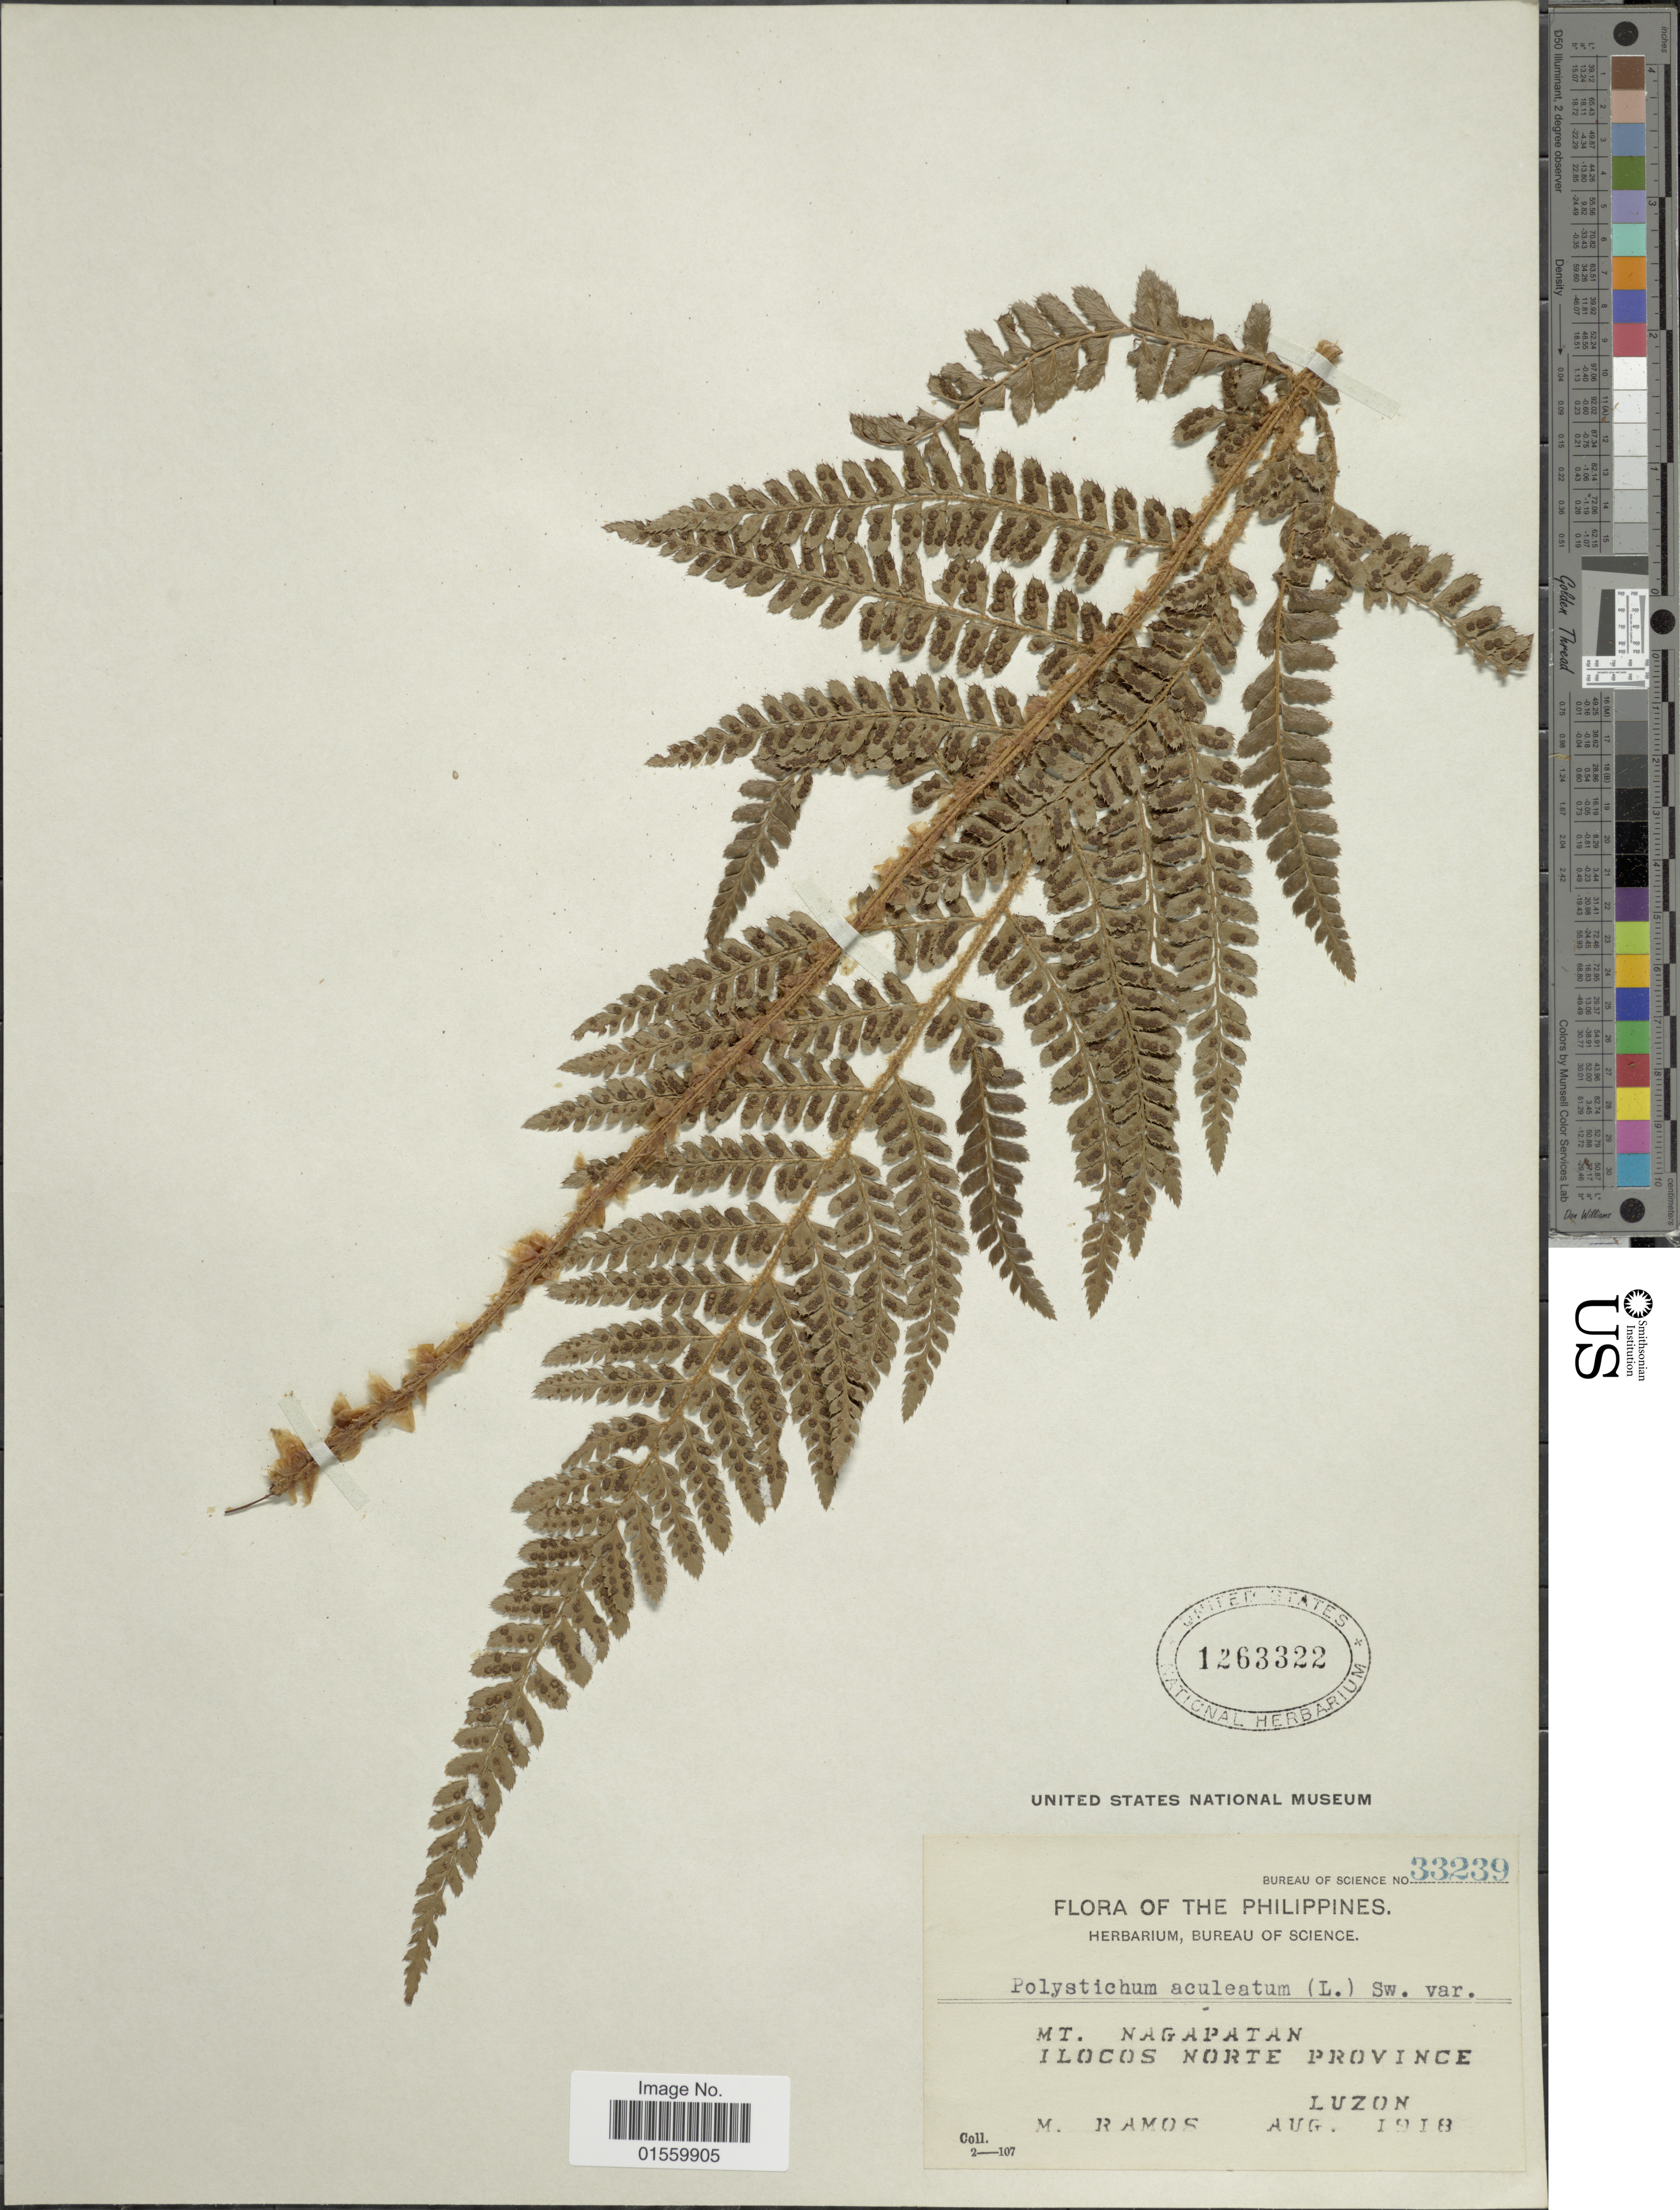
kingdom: Plantae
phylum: Tracheophyta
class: Polypodiopsida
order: Polypodiales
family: Dryopteridaceae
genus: Polystichum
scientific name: Polystichum aculeatum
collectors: M. Ramos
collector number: Bureau of Science 33239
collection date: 1918-08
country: Philippines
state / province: Ilocos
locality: Mt. Nagapatan, Ilocos Norte Province, Luzon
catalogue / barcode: US 1263322